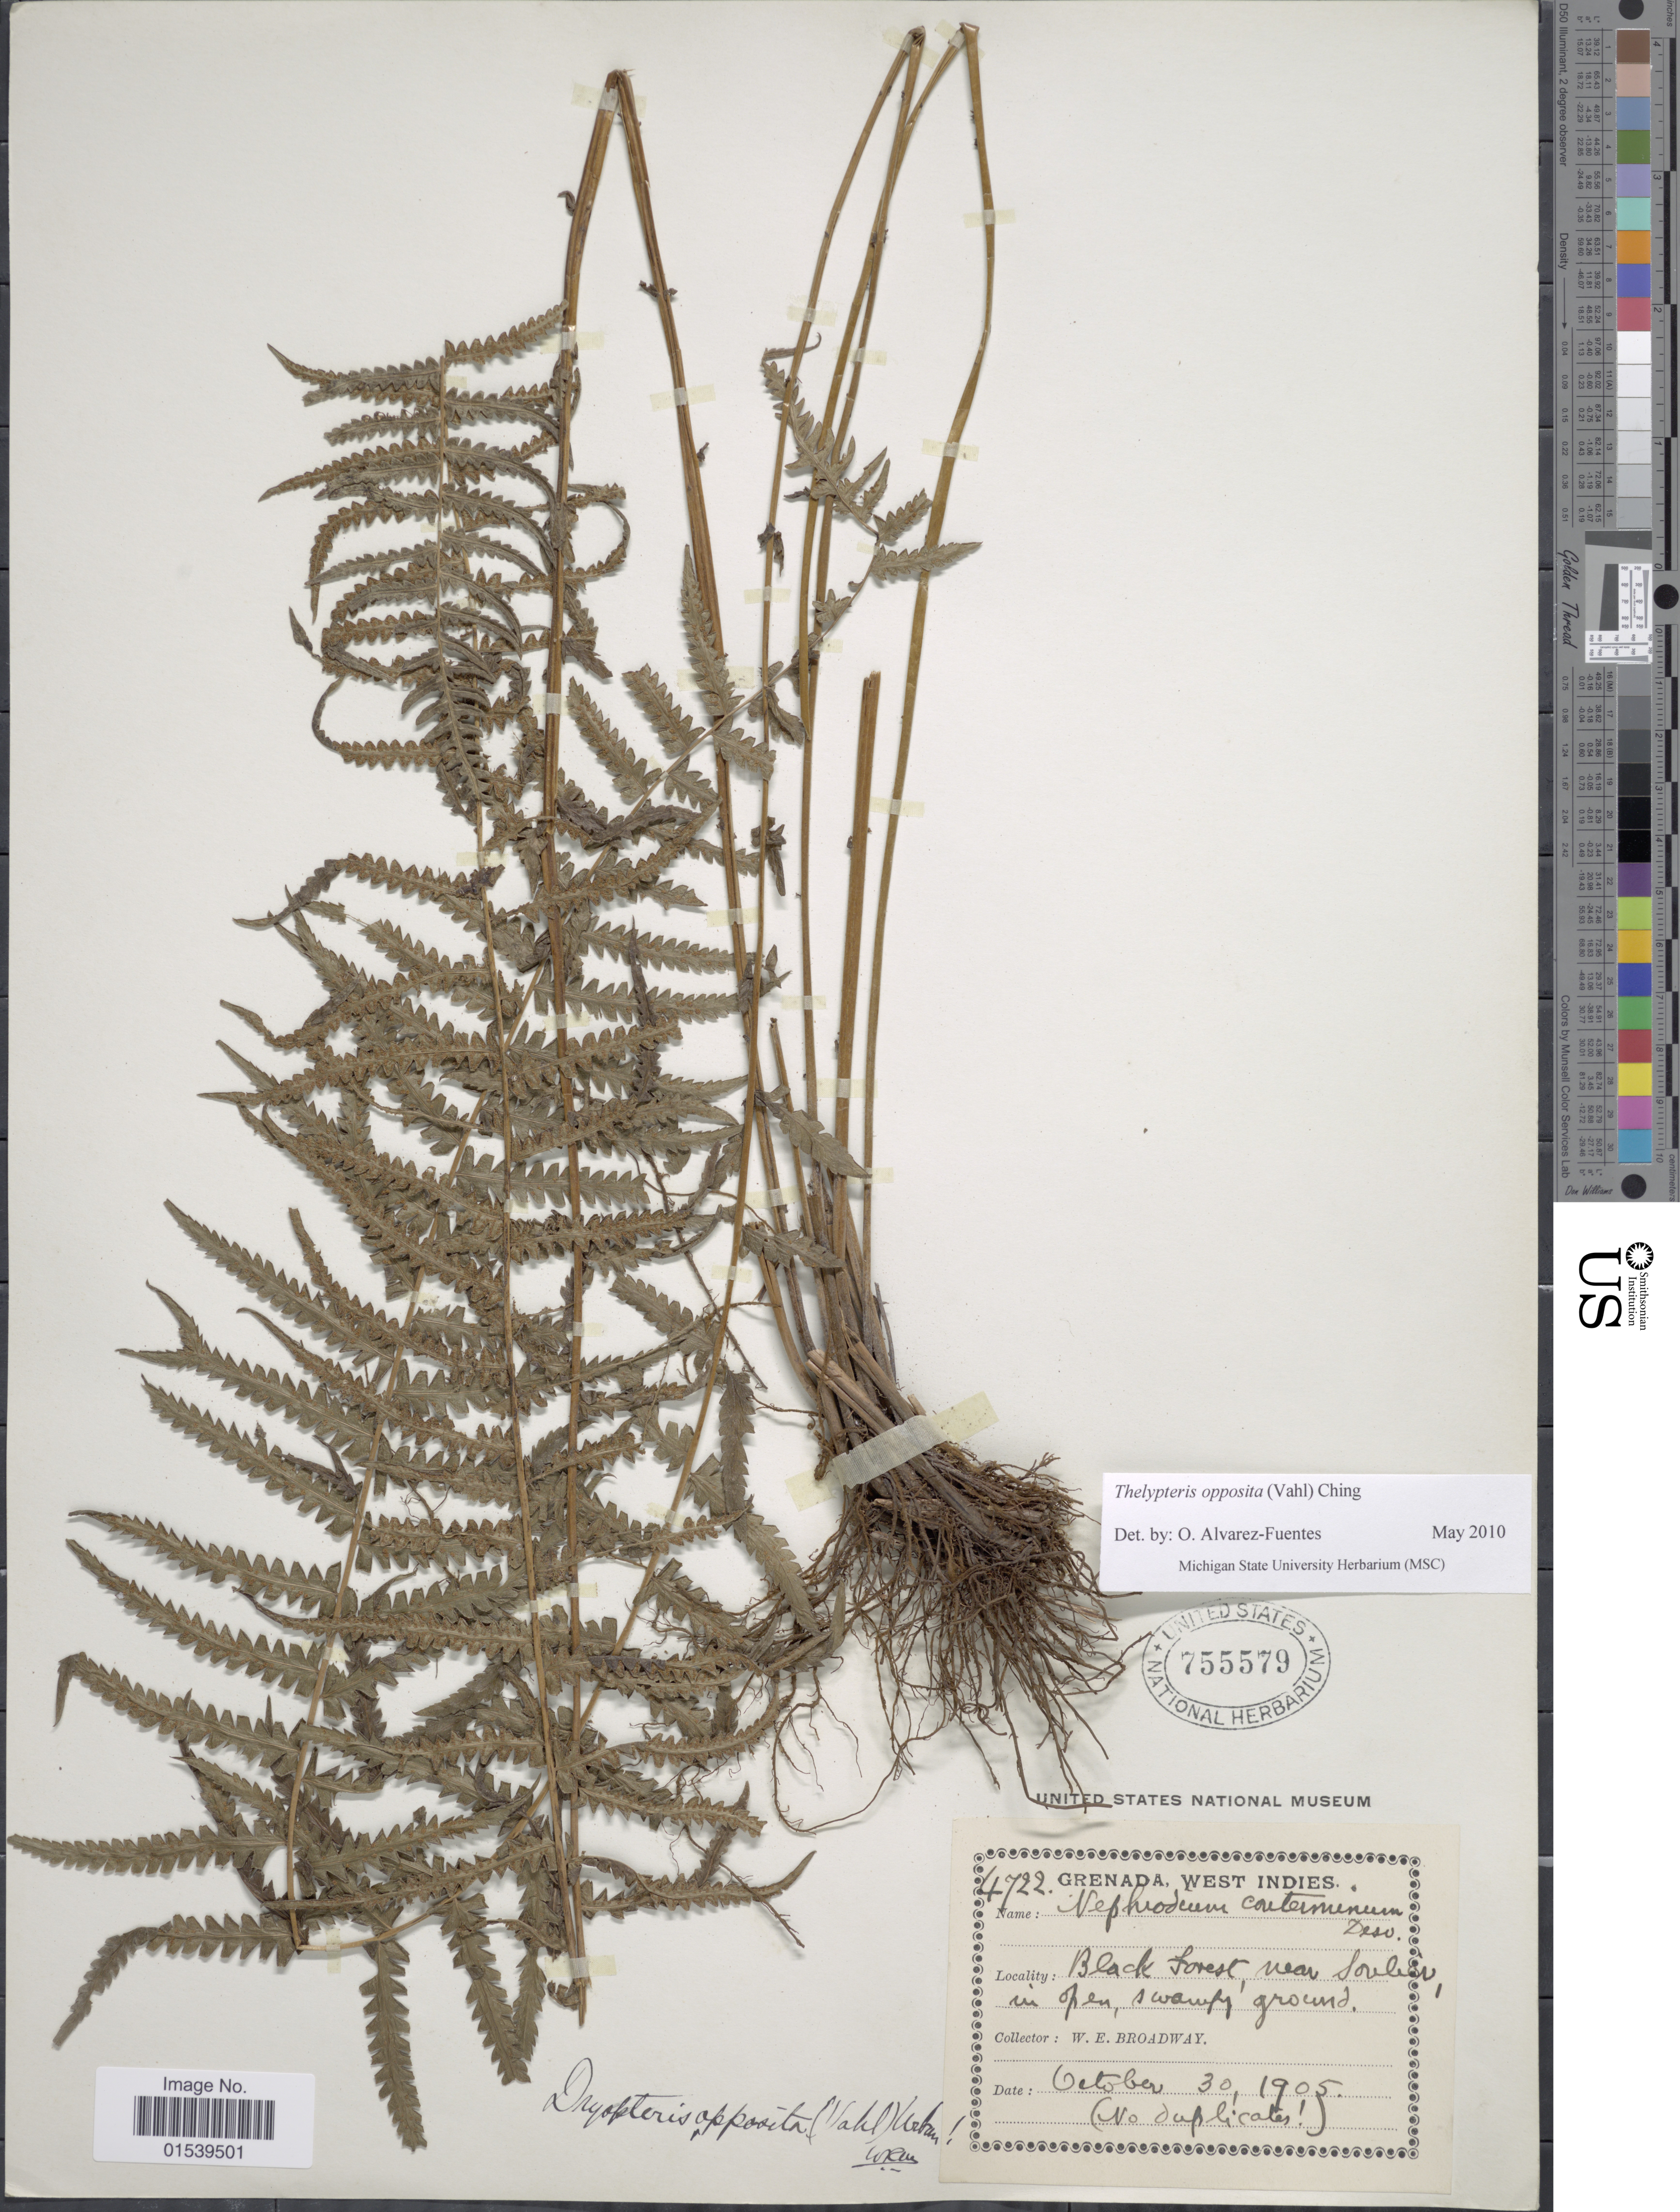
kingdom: Plantae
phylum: Tracheophyta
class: Polypodiopsida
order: Polypodiales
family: Thelypteridaceae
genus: Amauropelta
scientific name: Amauropelta opposita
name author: (Vahl) Pic. Serm.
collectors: W. E. Broadway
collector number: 4722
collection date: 1905-10-30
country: Grenada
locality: West Indies, Black Forest, near Soulier.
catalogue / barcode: US 755579